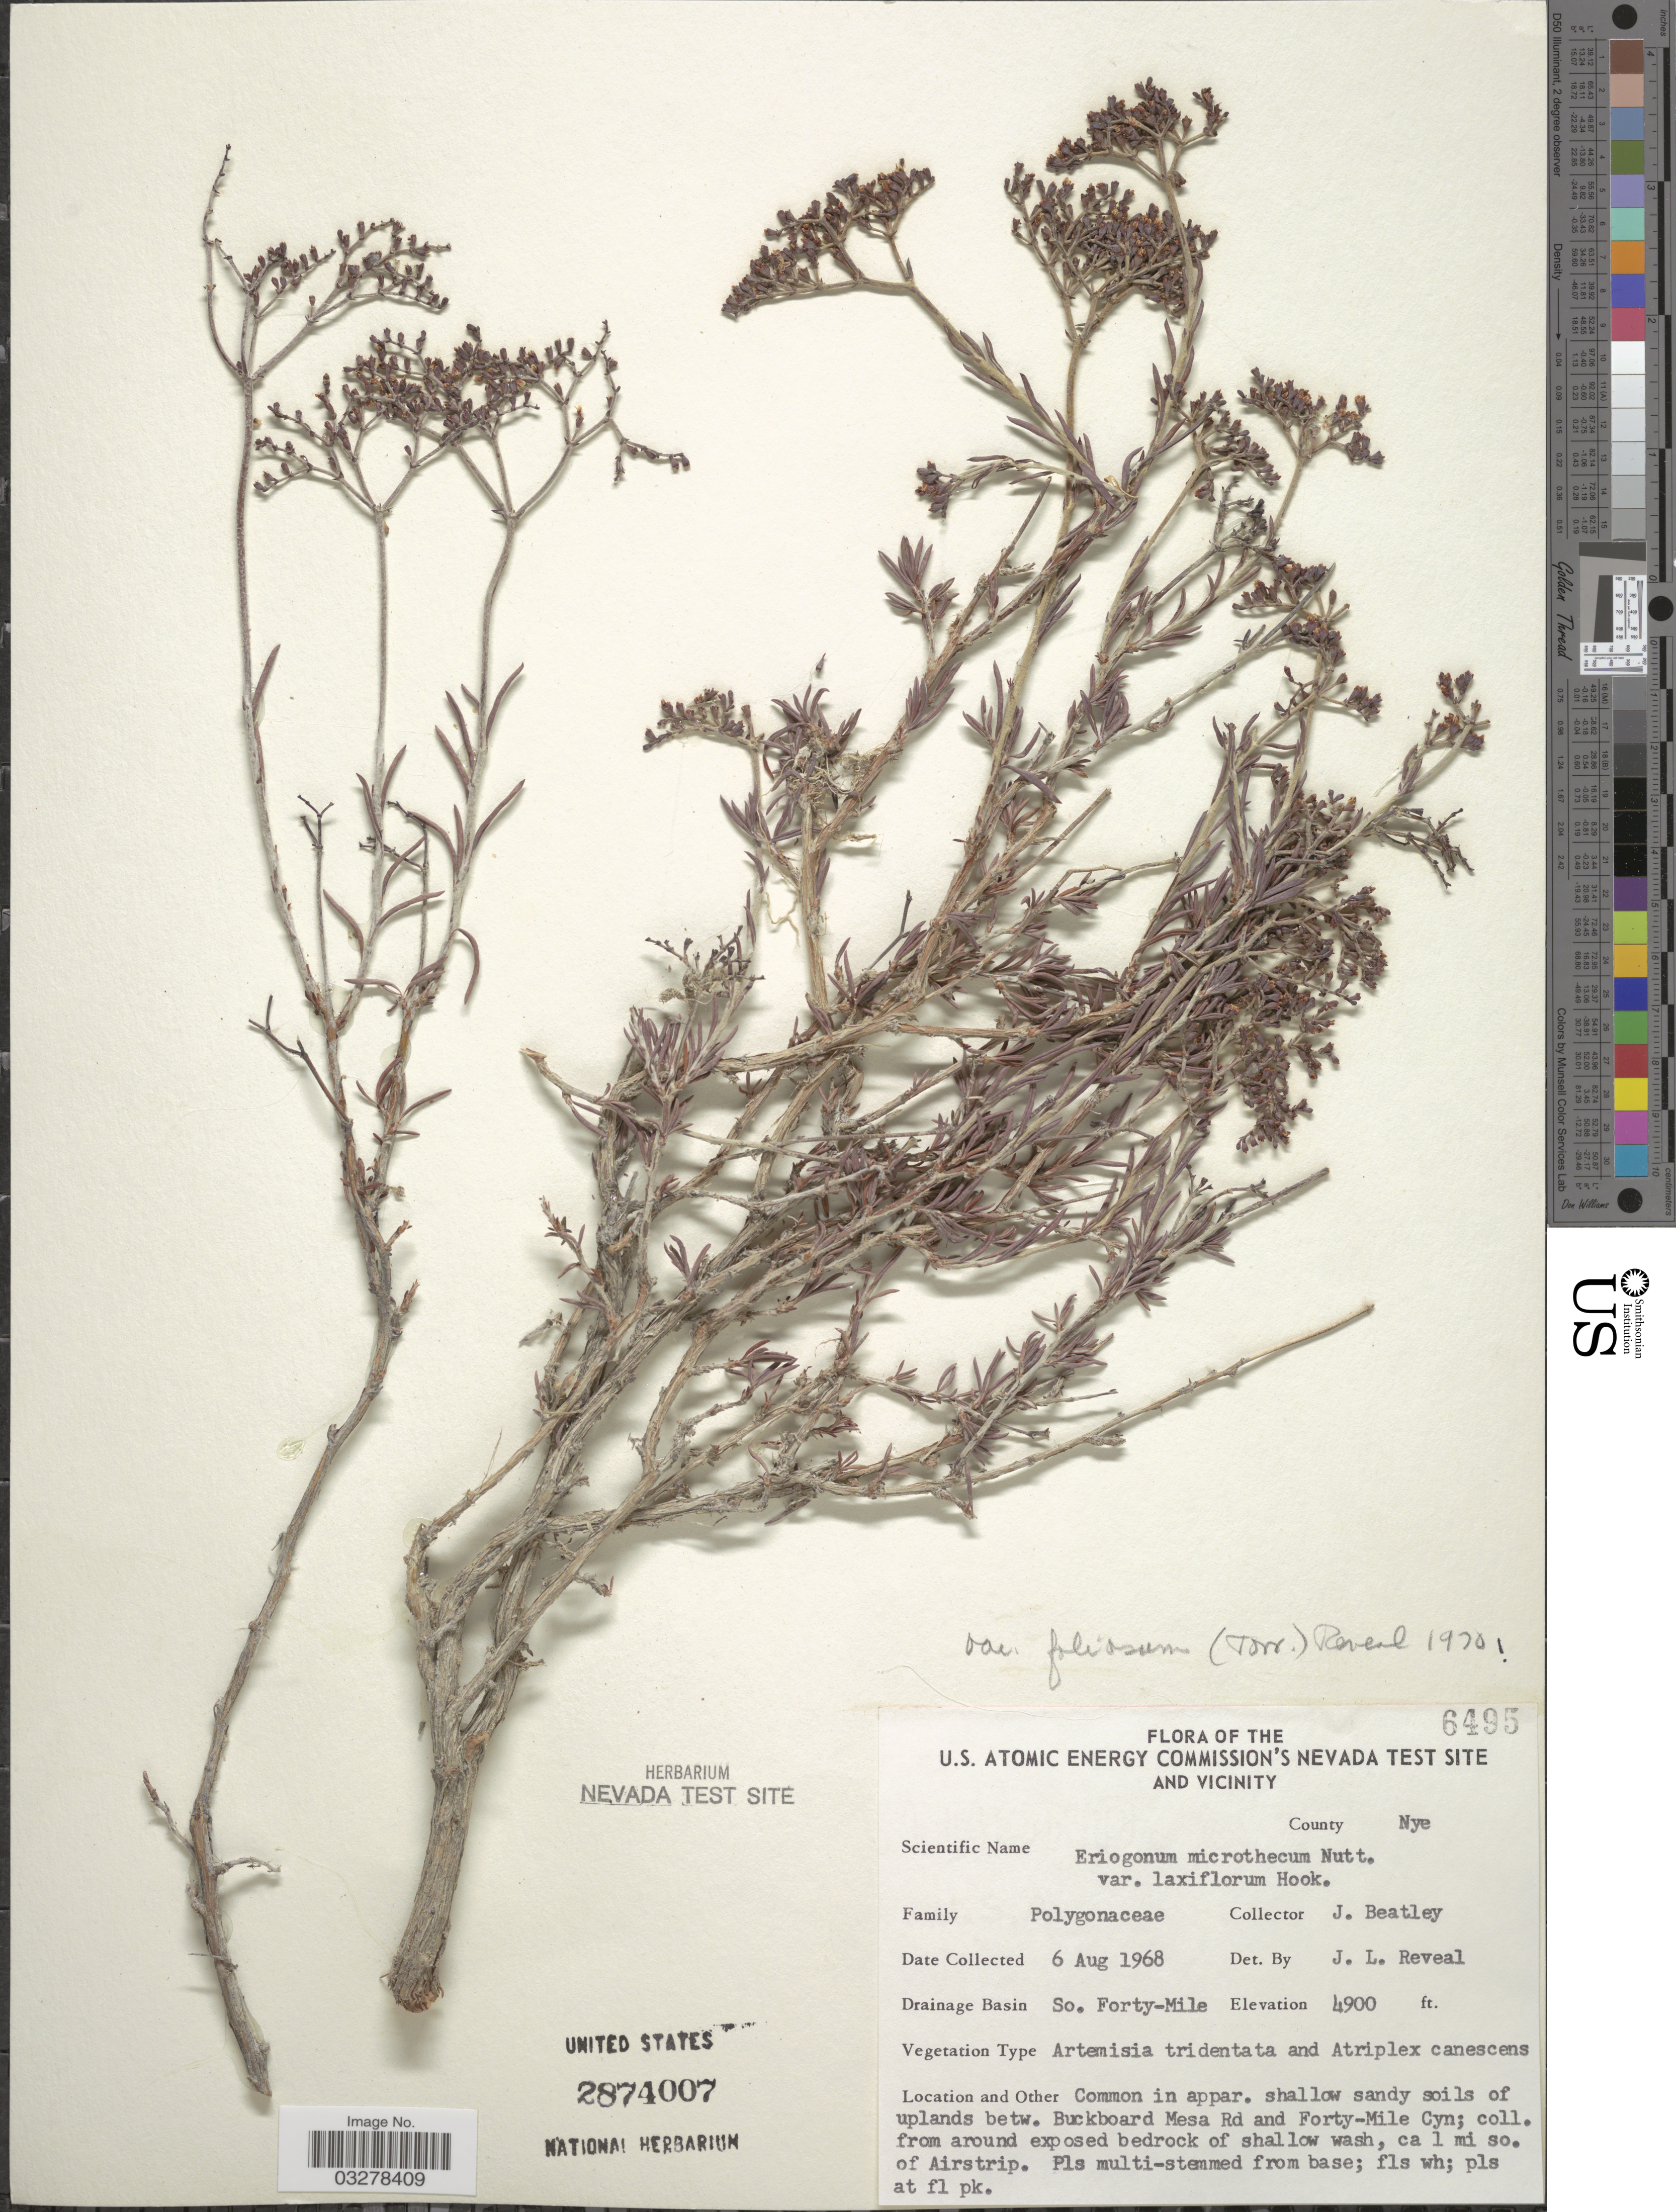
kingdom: Plantae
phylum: Tracheophyta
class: Magnoliopsida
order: Caryophyllales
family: Polygonaceae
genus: Eriogonum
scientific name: Eriogonum microtheca var. foliosum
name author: (Torr. & A. Gray) Reveal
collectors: J. C. Beatley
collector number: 6495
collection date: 1968-08-06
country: United States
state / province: Nevada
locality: U.S. Atomic Energy Commission's Nevada Test Site and Vicinity. County Nye. Drainage Basin So. Forty-Mile. Buckboard Mesa Rd and Forty-Mile Cyn; ca 1 mi so. of Airstrip.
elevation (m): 1494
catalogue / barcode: US 2874007